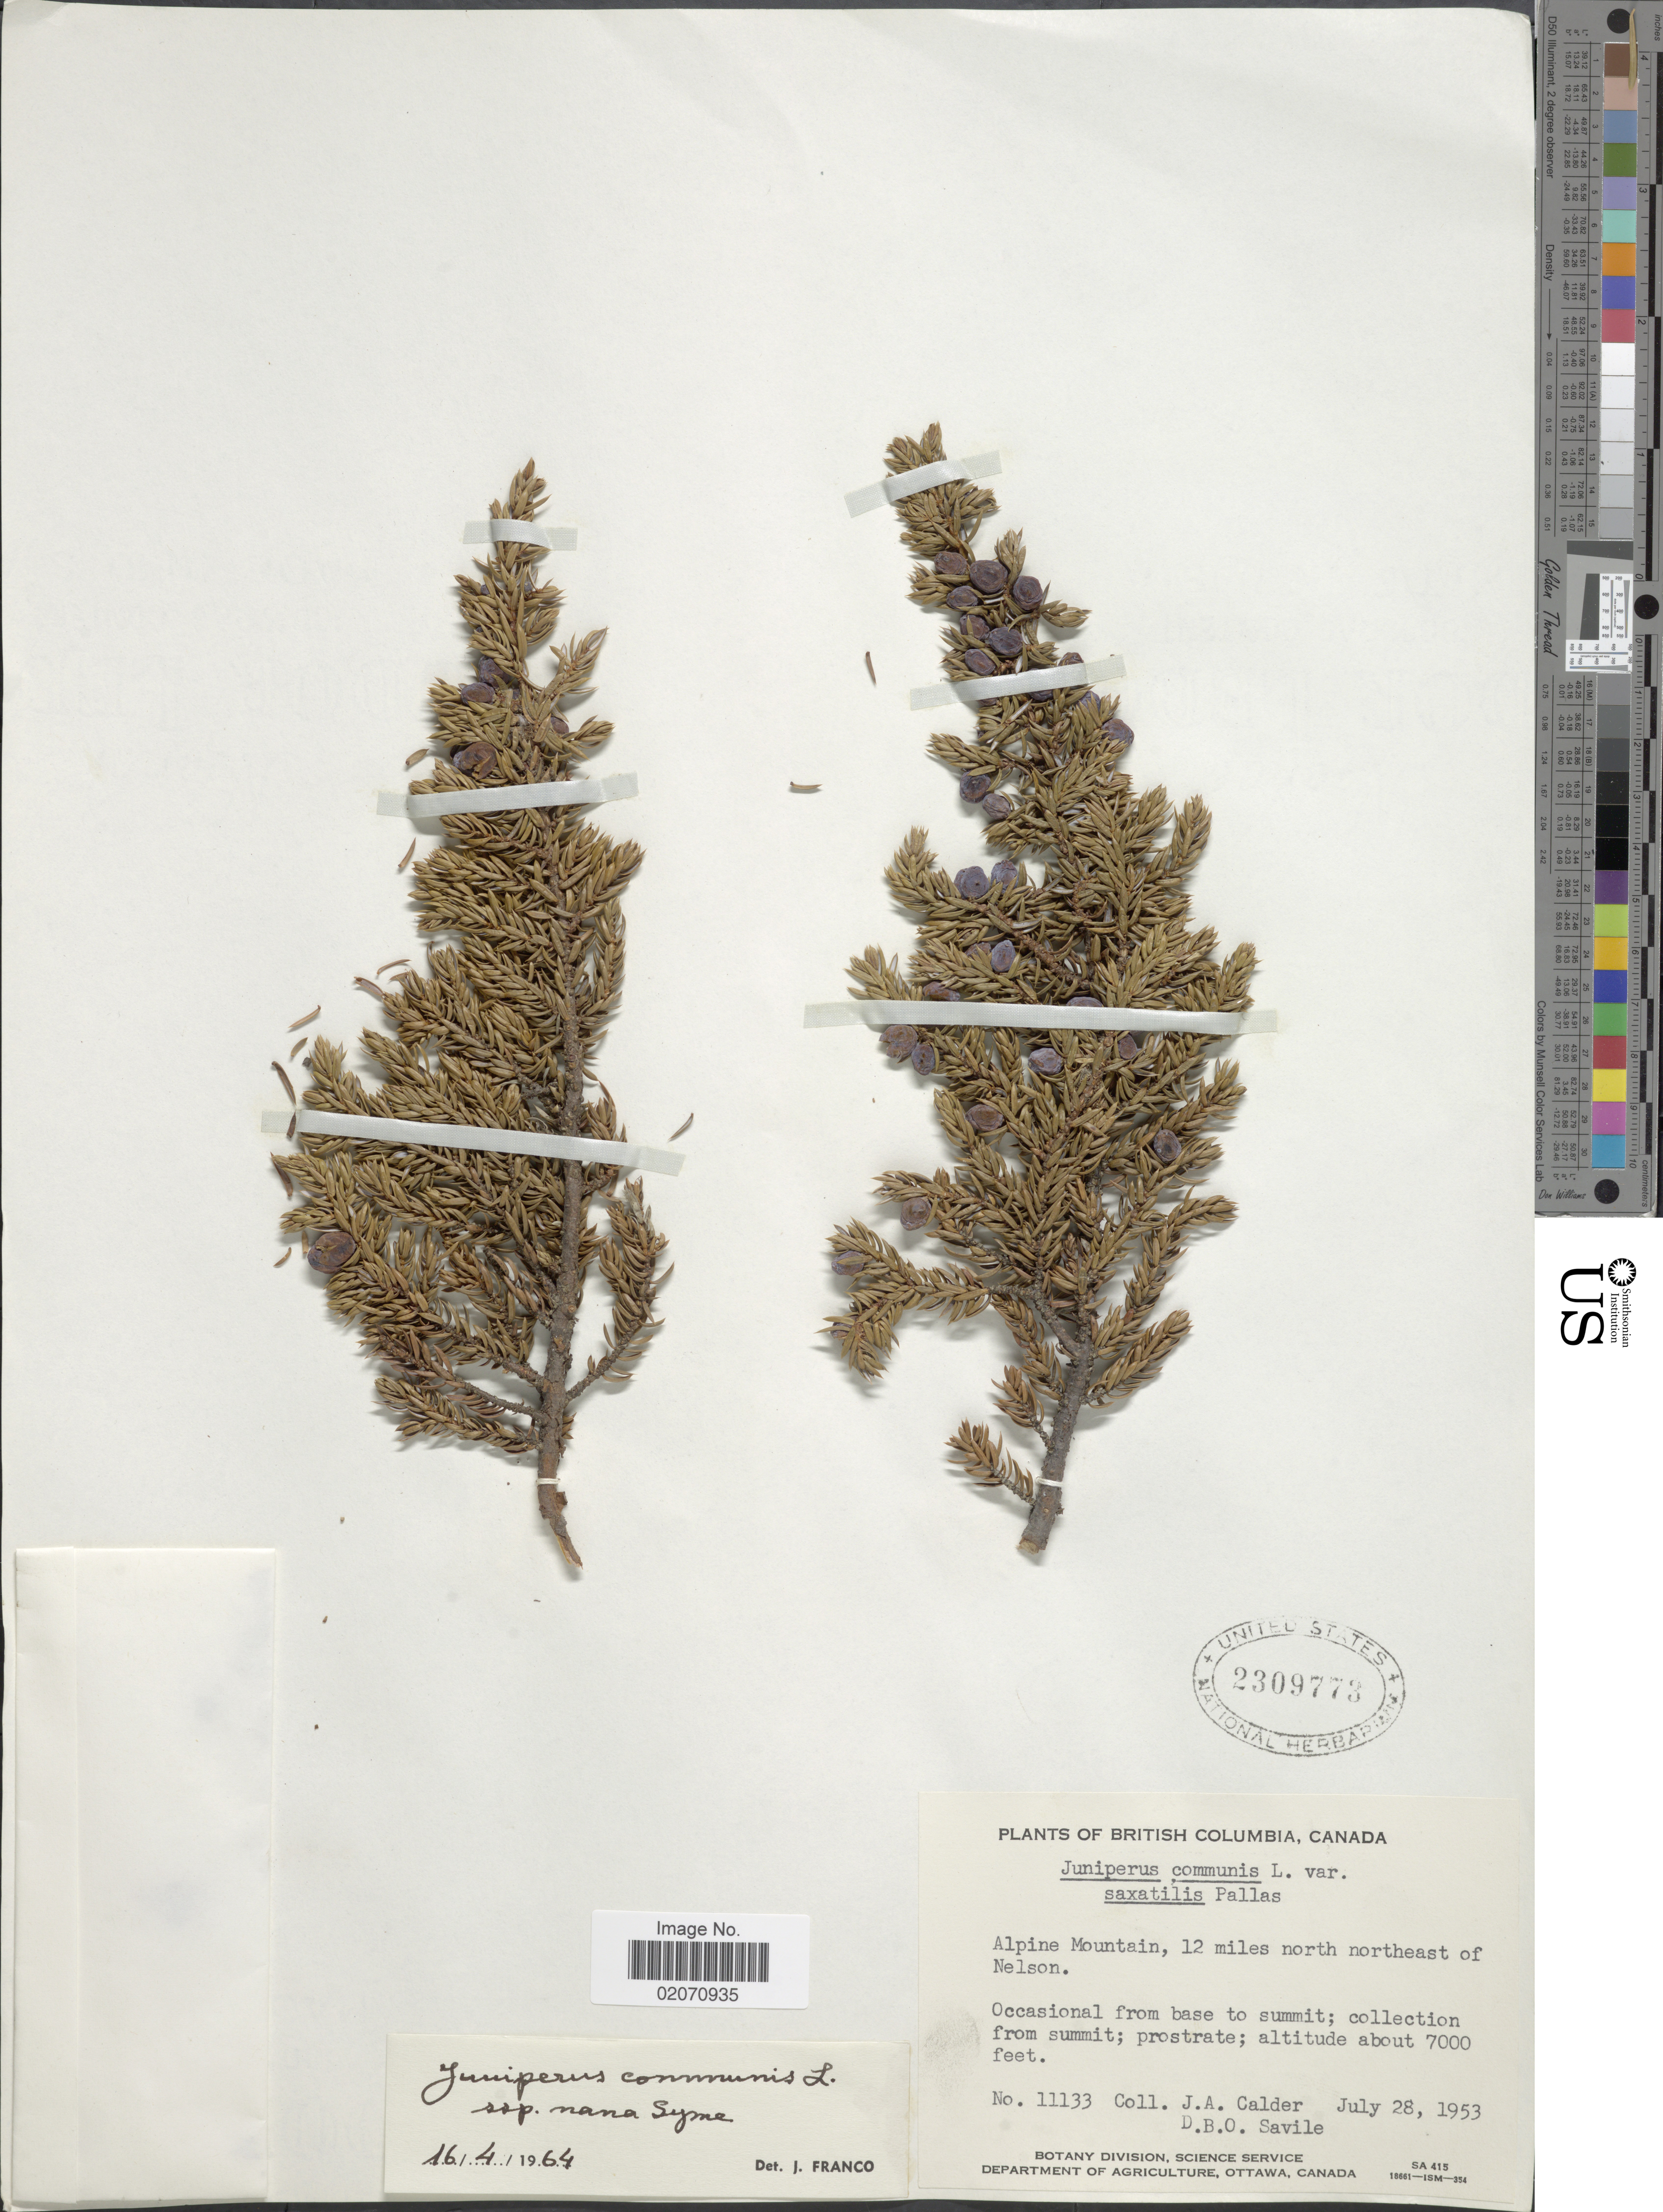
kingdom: Plantae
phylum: Tracheophyta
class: Pinopsida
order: Pinales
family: Cupressaceae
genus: Juniperus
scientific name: Juniperus communis subsp. nana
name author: (Willd.) Syme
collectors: J. A. Calder & D. Savile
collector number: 11133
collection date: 1953-07-28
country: Canada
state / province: British Columbia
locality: Alpine Mountain, 12 miles north northeast of Nelson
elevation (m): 2134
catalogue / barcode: US 2309773